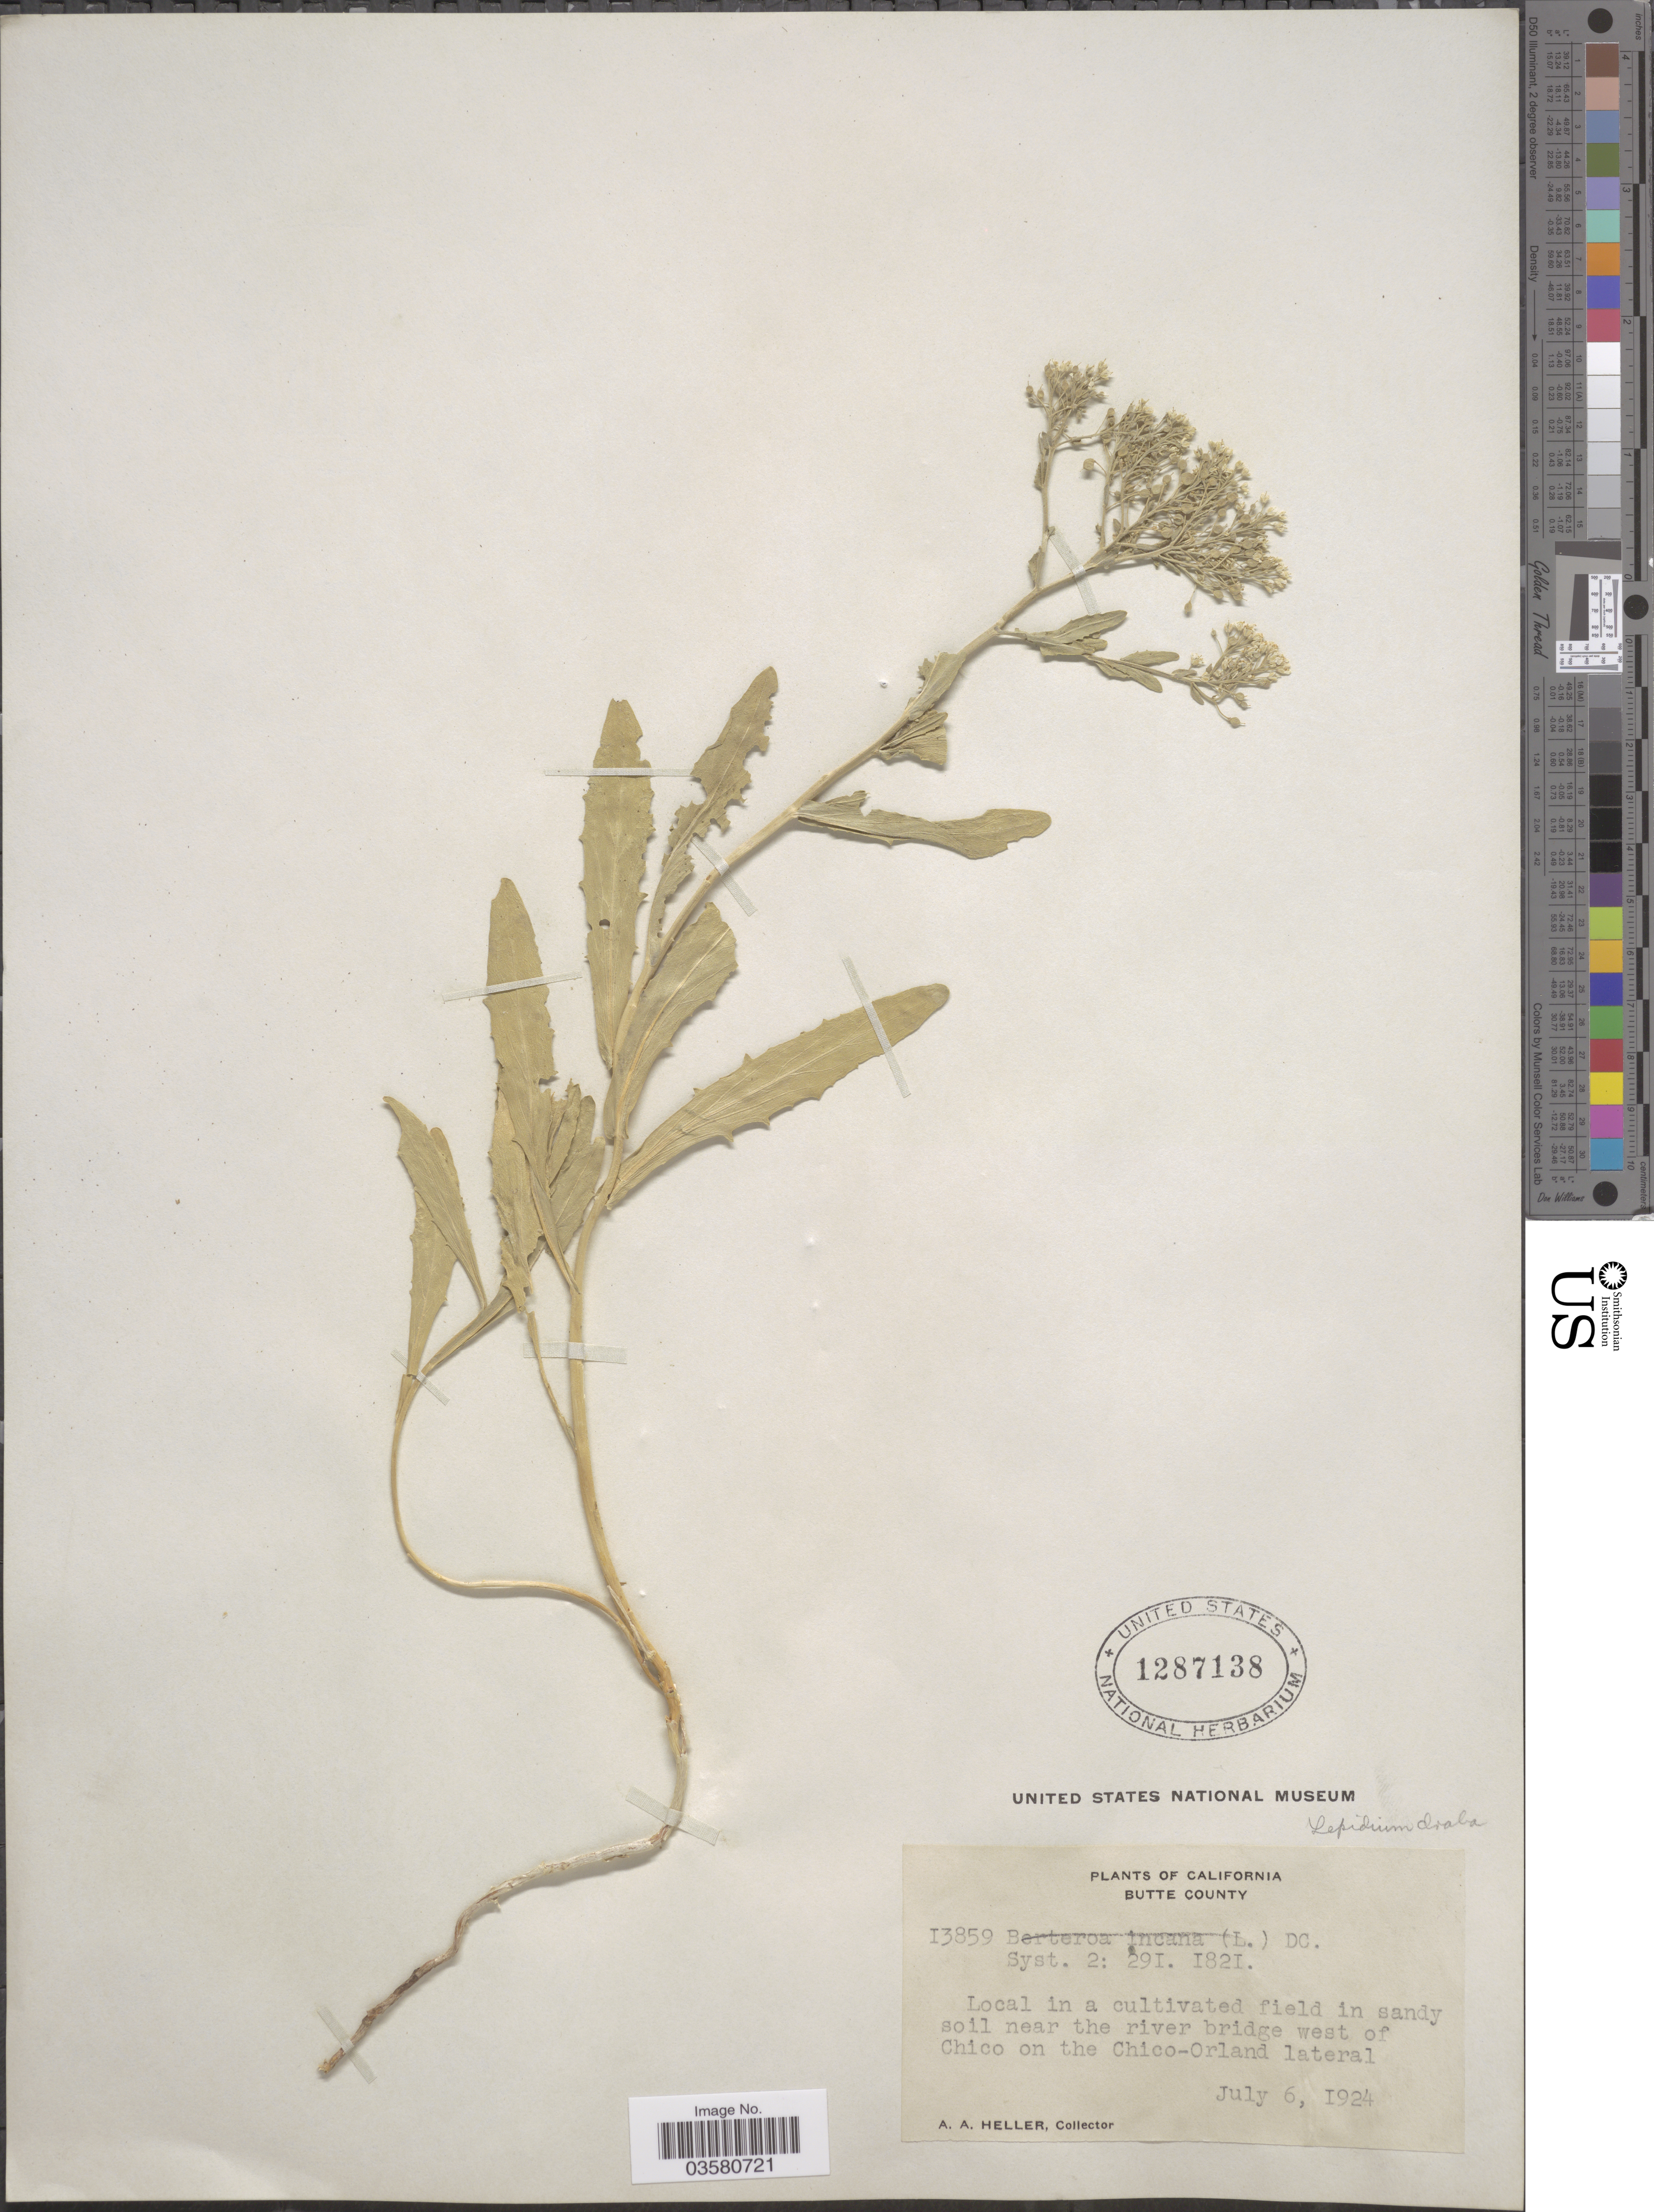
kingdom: Plantae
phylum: Tracheophyta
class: Magnoliopsida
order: Brassicales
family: Brassicaceae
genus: Lepidium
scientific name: Lepidium appelianum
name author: Al-Shehbaz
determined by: Al-Shehbaz, I. A., (MO), Missouri Botanical Garden (UNITED STATES)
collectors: A. A. Heller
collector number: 13859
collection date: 1924-07-06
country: United States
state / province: California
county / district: Butte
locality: Butte County. Local in a cultivated field in sandy soil near the river bridge west of Chico on the Chico-Orland lateral.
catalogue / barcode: US 1287138